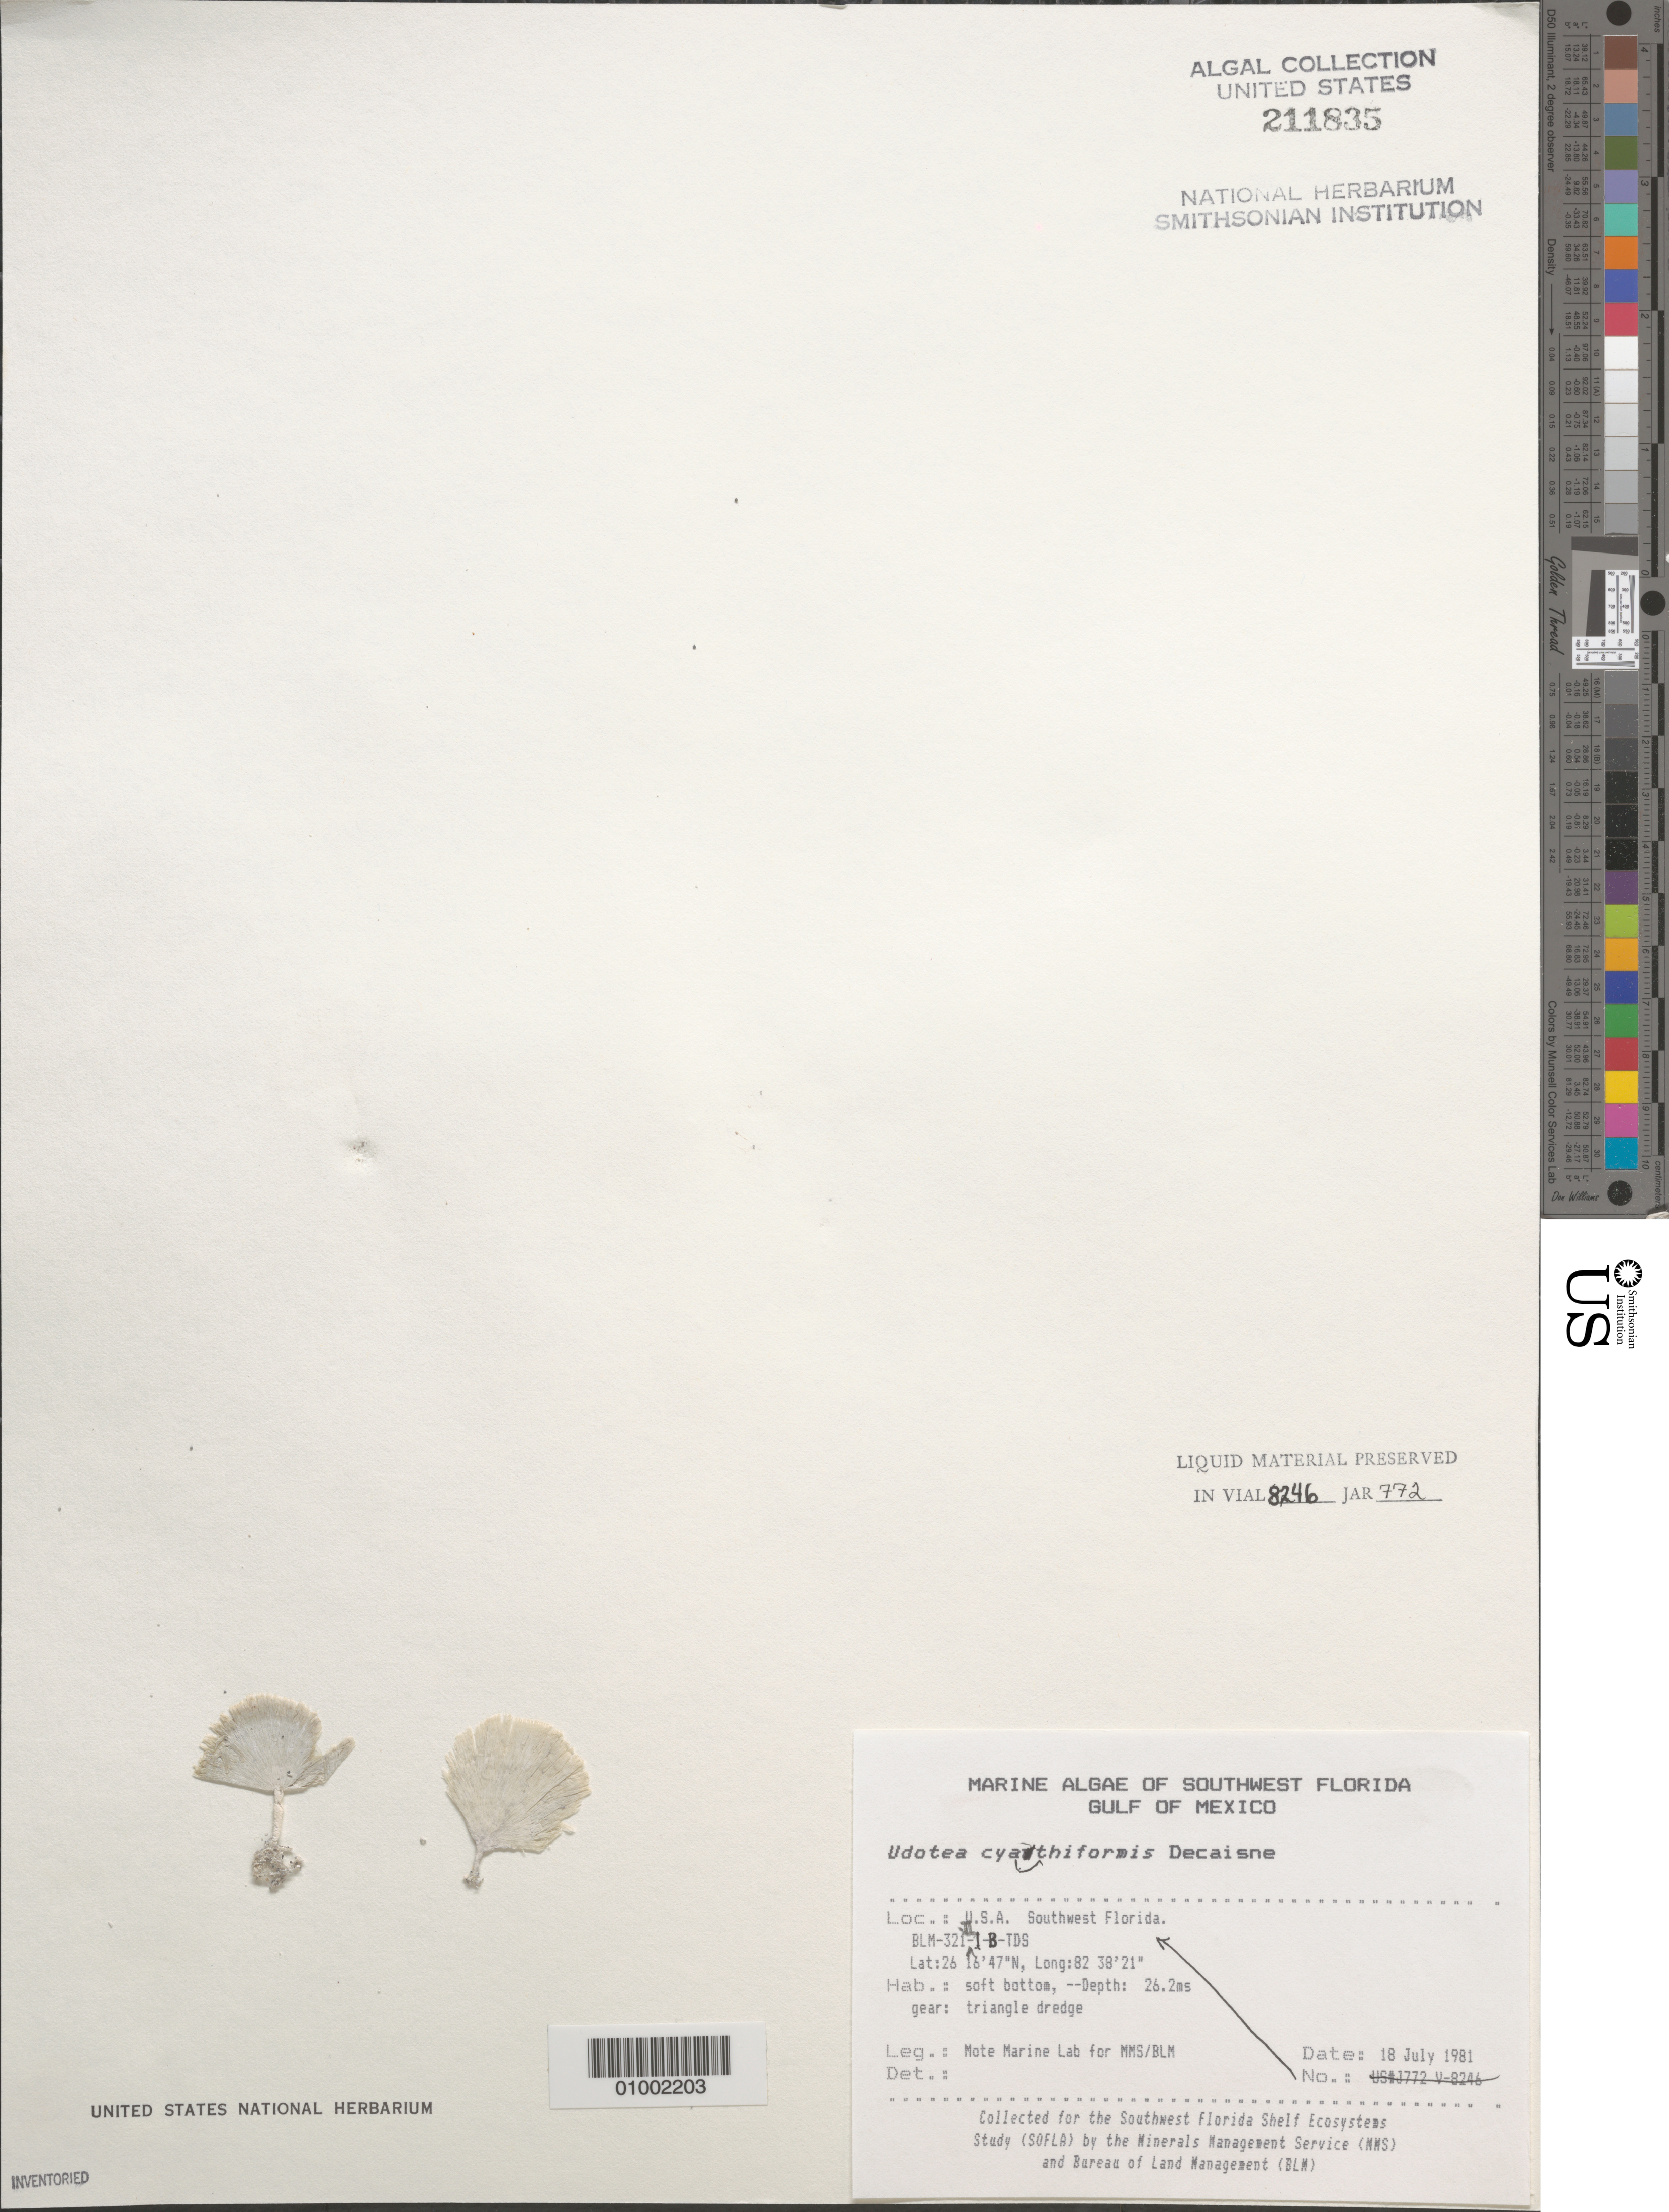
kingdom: Plantae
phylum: Chlorophyta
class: Ulvophyceae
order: Bryopsidales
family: Udoteaceae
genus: Udotea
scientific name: Udotea cyathiformis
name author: Decne.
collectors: Continental Shelf Associates for the MMS/BLM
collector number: BLM-321-II-1-B-TDS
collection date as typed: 18 Jul 1981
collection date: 1981-07-18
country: United States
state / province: Florida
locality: Gulf of Mexico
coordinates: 26 16'47"N, 82 38'21"W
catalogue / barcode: US 211835